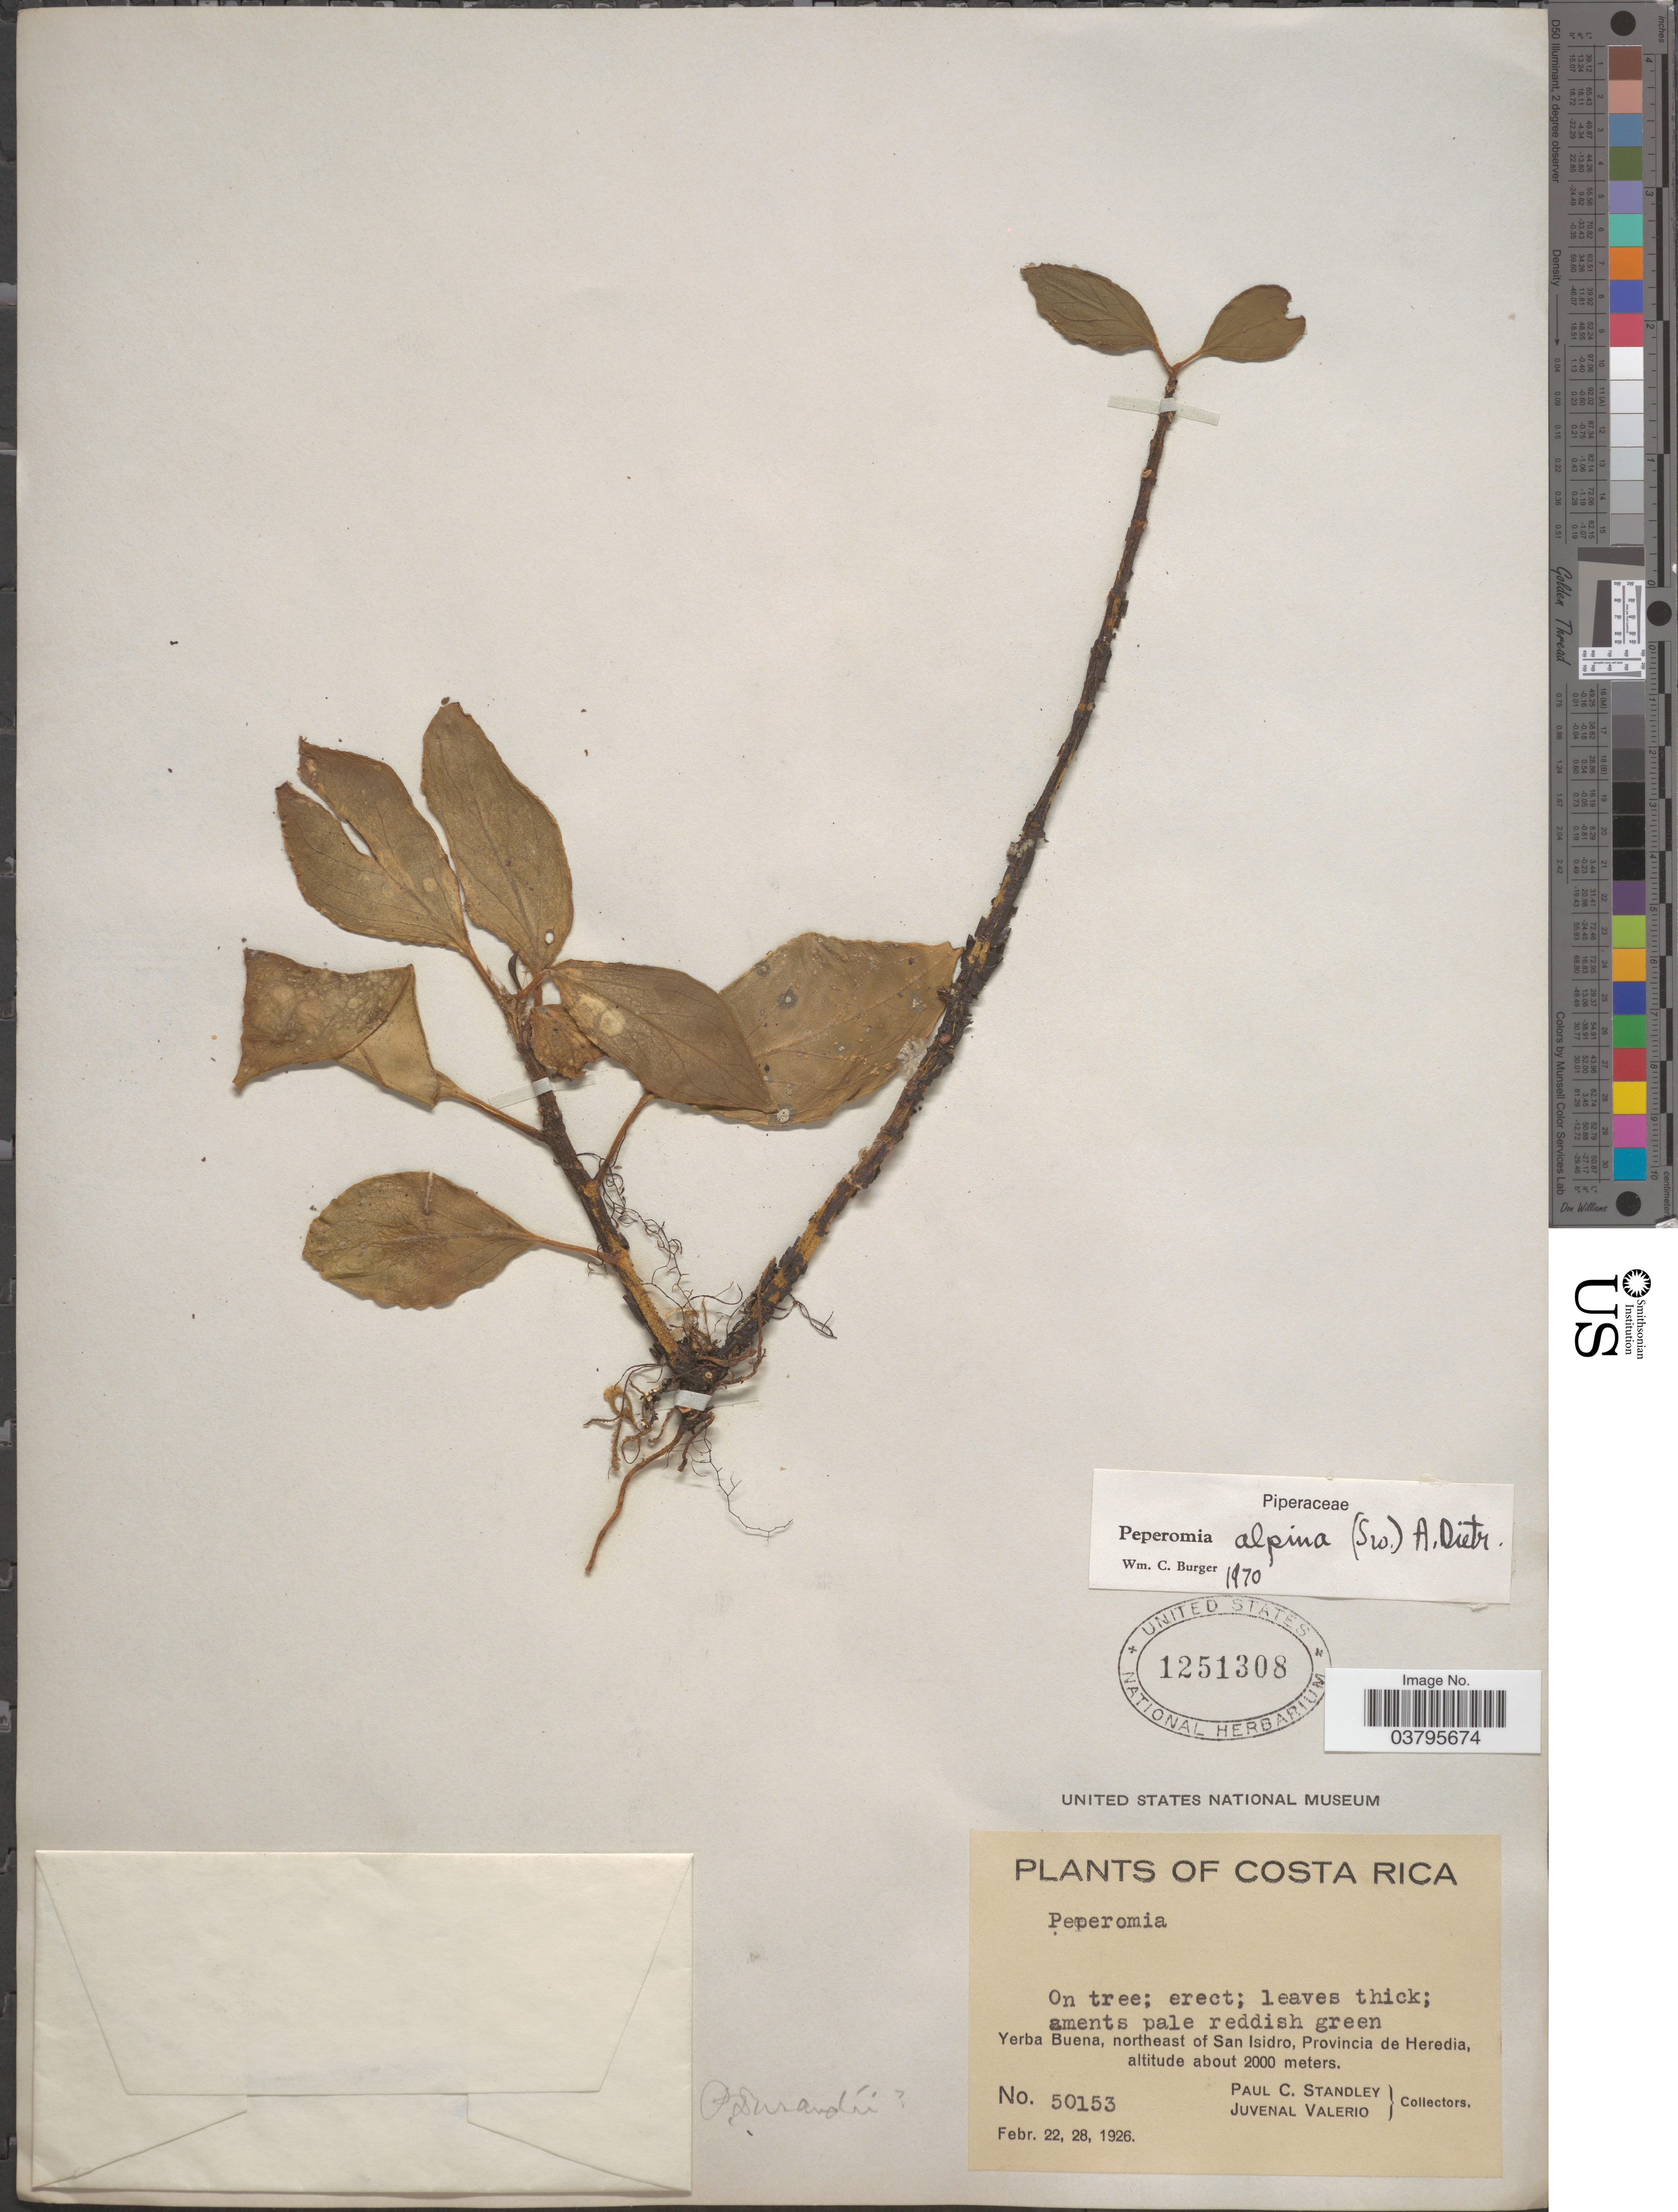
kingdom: Plantae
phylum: Tracheophyta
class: Magnoliopsida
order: Piperales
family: Piperaceae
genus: Peperomia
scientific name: Peperomia alpina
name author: (Sw.) A. Dietr.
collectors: P. C. Standley & J. Valerio R.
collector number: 50153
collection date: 1926-02-22/1926-02-28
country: Costa Rica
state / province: Heredia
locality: Yerba Buena, northeast of San Isidro.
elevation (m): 2000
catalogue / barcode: US 1251308